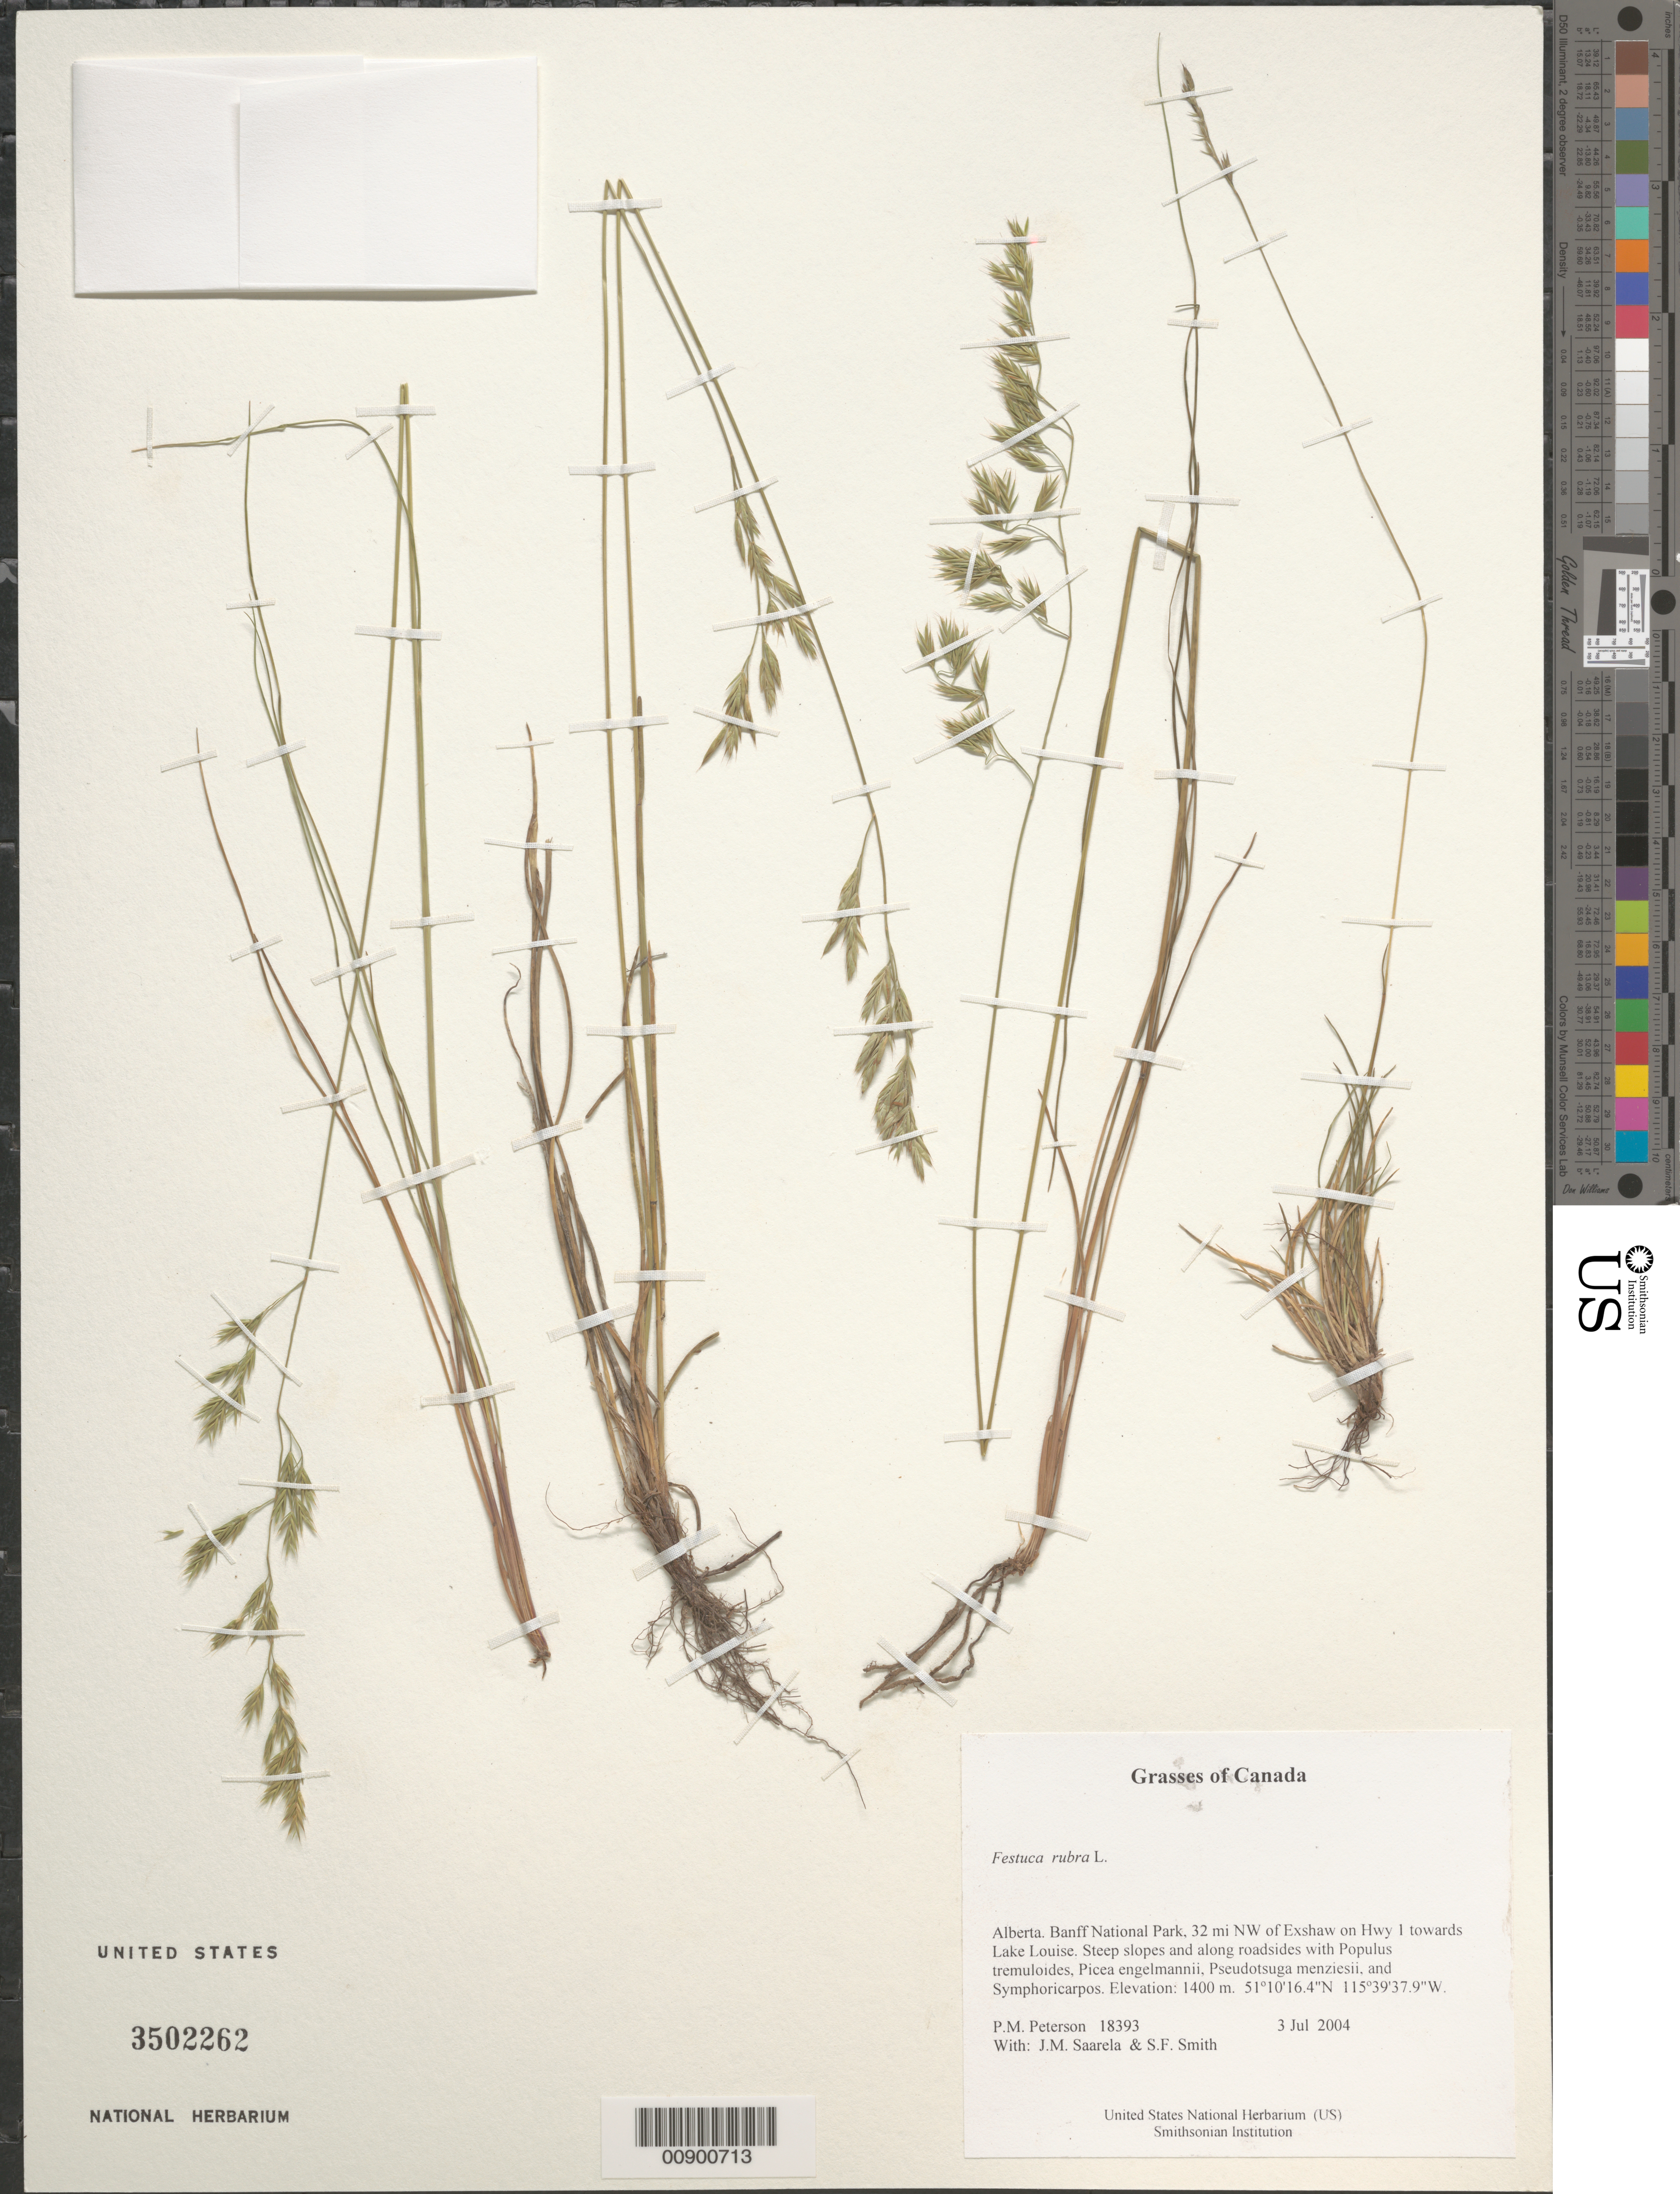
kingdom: Plantae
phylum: Tracheophyta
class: Liliopsida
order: Poales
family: Poaceae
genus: Festuca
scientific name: Festuca rubra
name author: L.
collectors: P. M. Peterson, J. Saarela & S.F. Smith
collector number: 18393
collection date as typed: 03 Jul 2004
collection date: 2004-07-03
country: Canada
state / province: Alberta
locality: Banff National Park, 32 mi NW of Exshaw on Hwy 1 towards Lake Louise. Steep slopes and along roadsides with Populus tremuloides, Picea engelmannii, Pseudotsuga menziesii, and Symphoricarpos.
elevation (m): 1400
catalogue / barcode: US 3502262